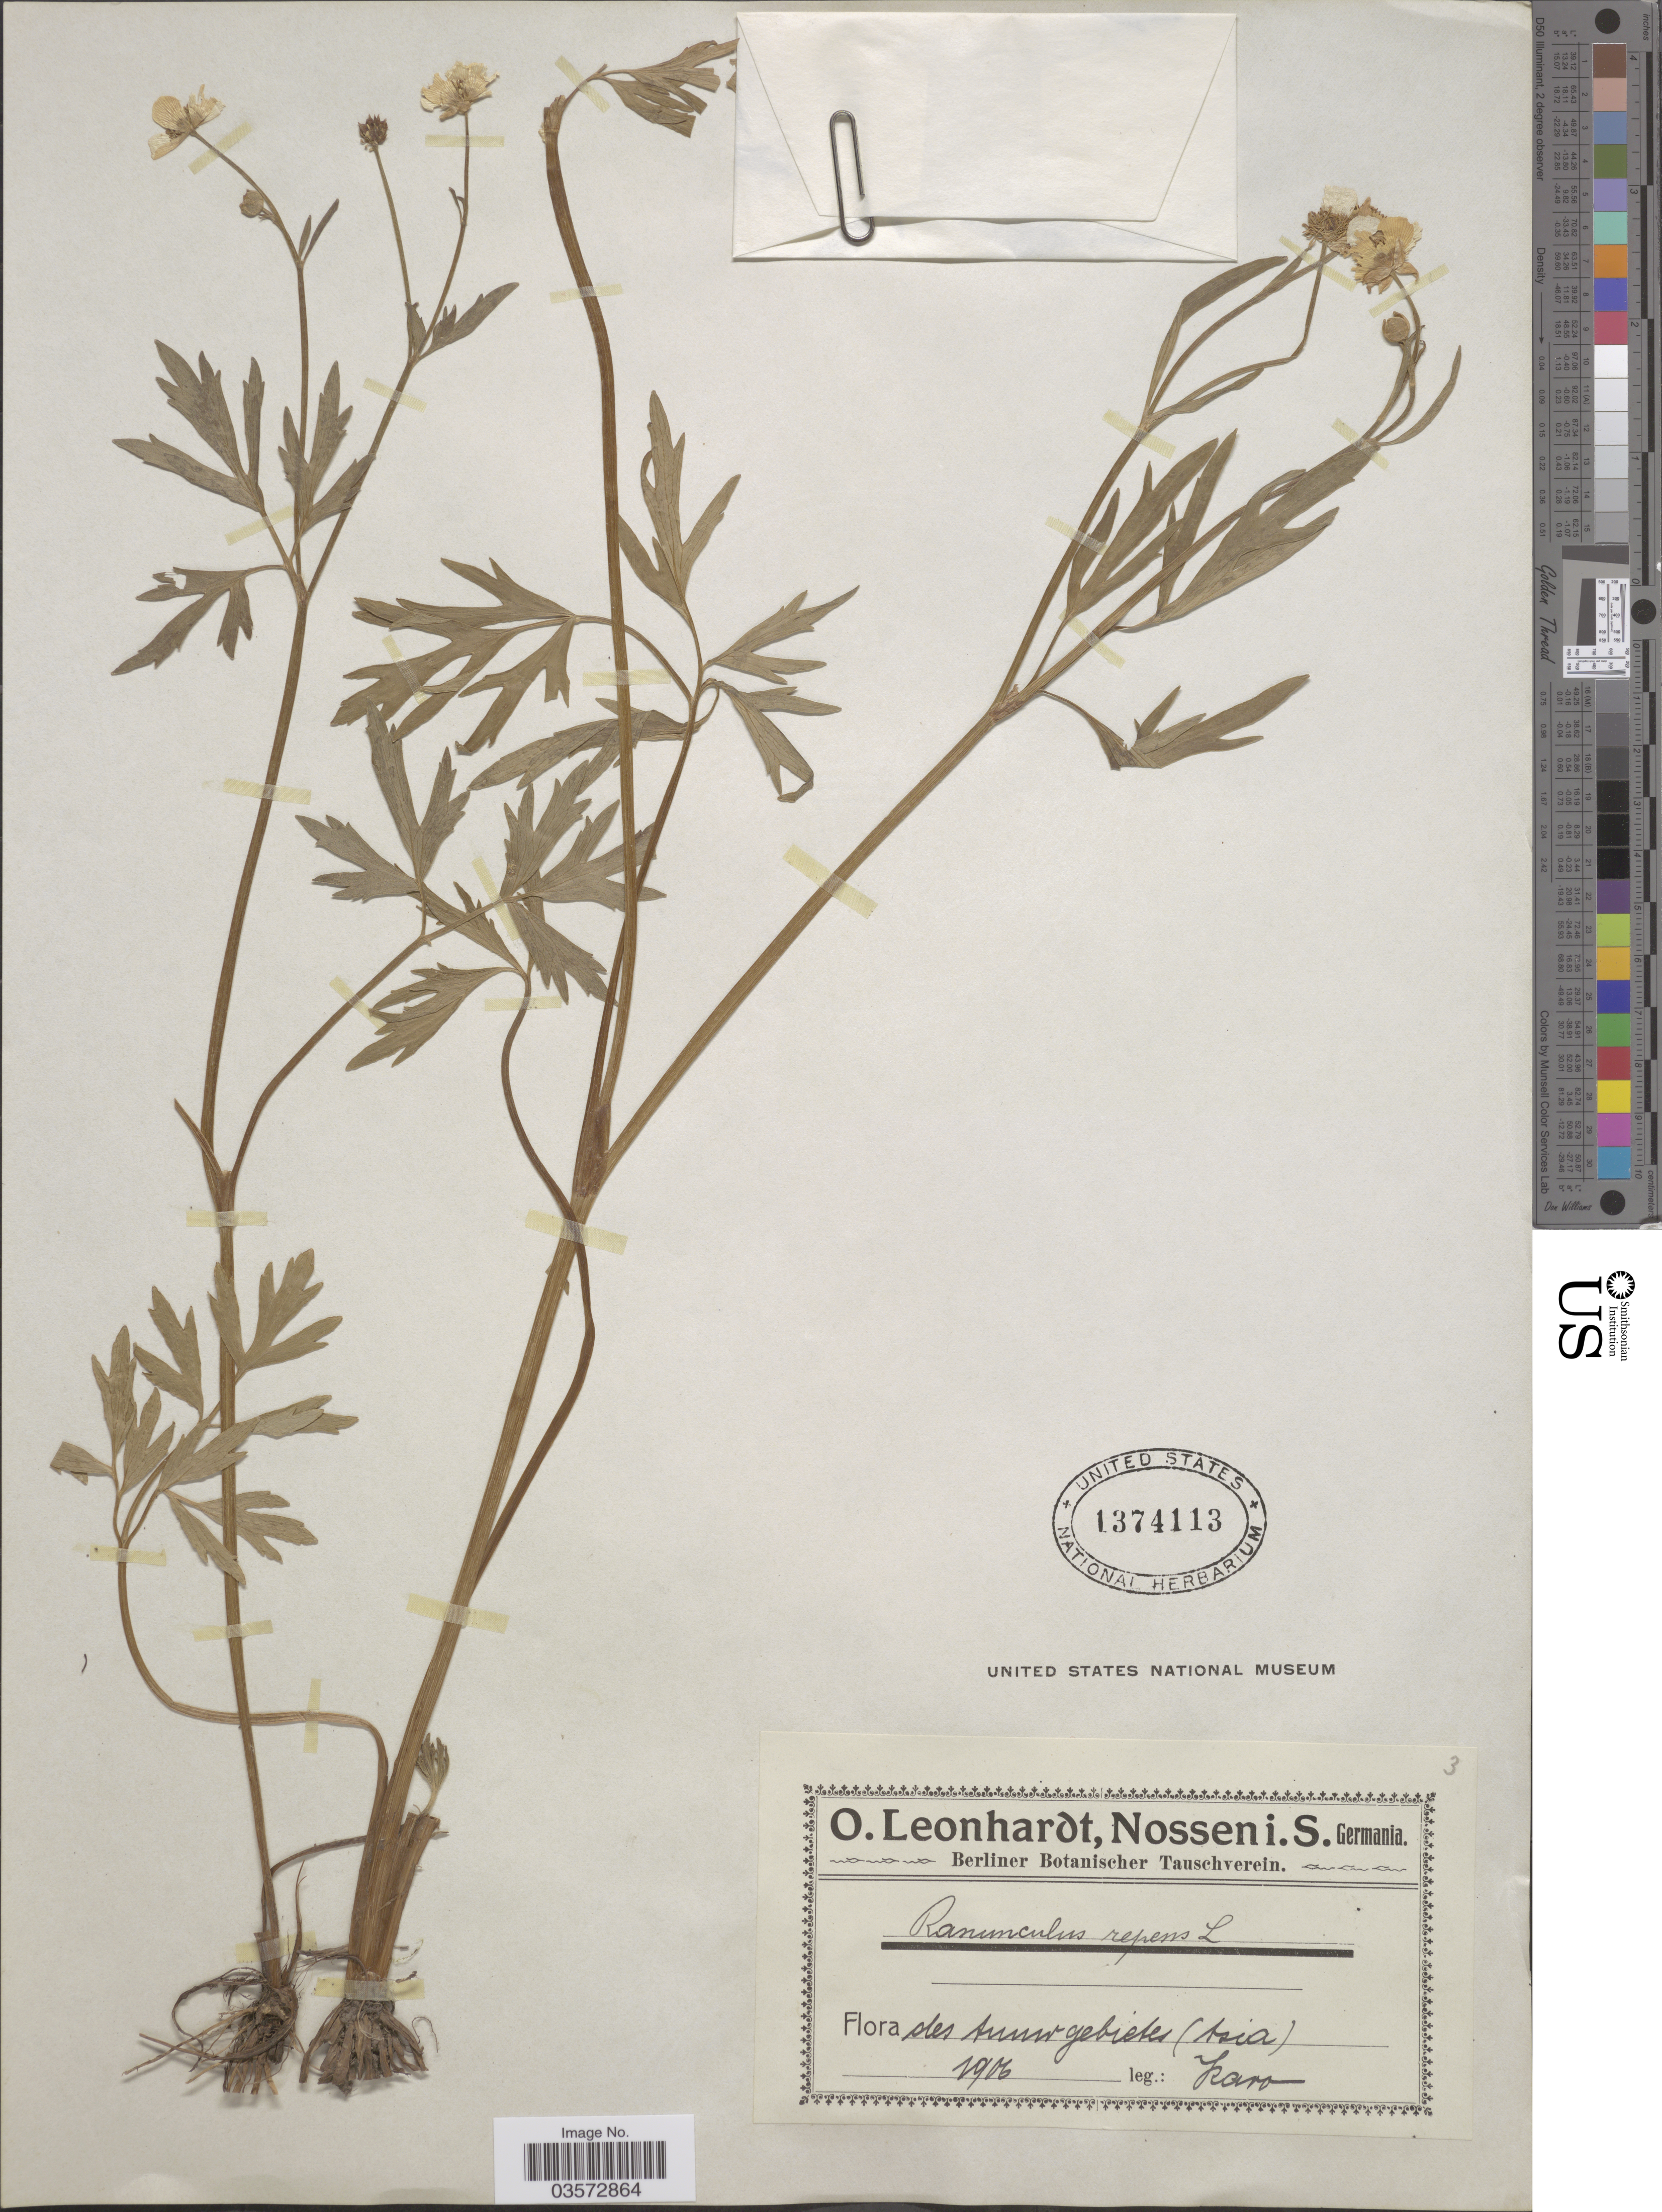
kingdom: Plantae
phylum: Tracheophyta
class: Magnoliopsida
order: Ranunculales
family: Ranunculaceae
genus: Ranunculus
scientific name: Ranunculus repens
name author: L.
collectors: Karo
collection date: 1906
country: Russian Federation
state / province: Amur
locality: Amurgebietes.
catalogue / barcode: US 1374113